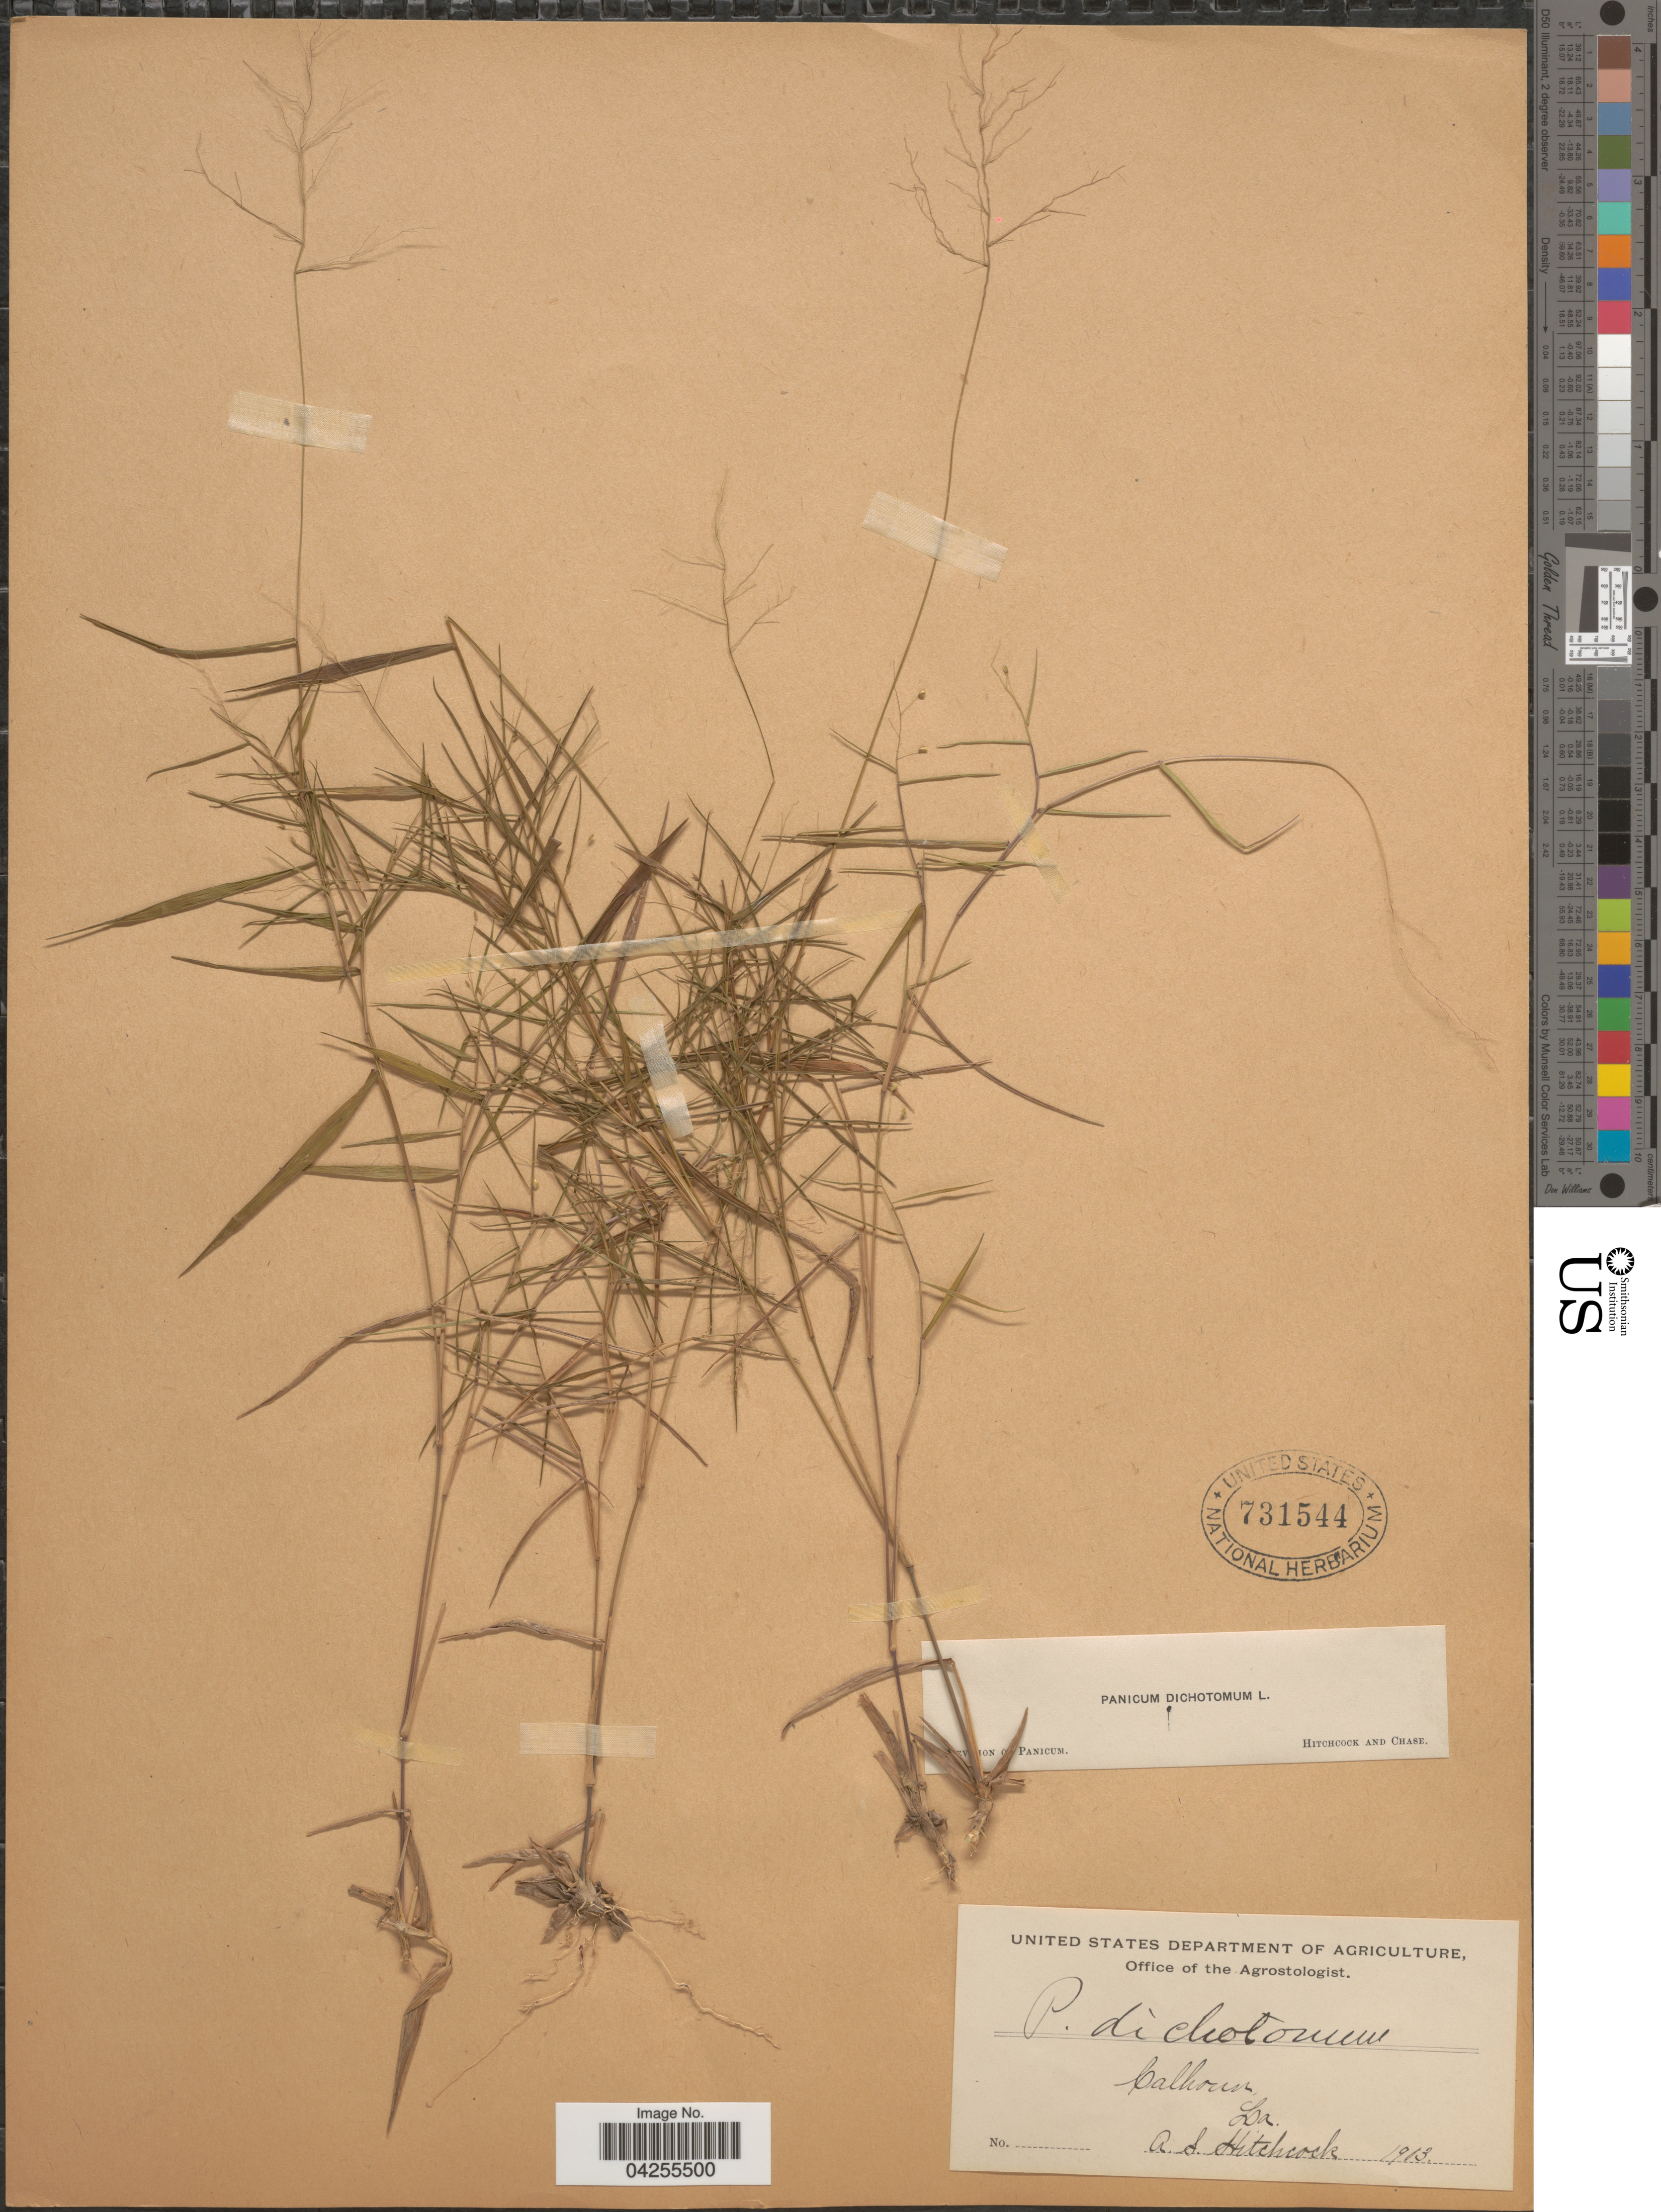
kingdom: Plantae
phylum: Tracheophyta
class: Liliopsida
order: Poales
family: Poaceae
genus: Dichanthelium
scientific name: Dichanthelium dichotomum var. dichotomum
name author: (L.) Gould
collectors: A. S. Hitchcock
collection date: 1903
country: United States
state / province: Louisiana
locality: Calhoun.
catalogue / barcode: US 731544